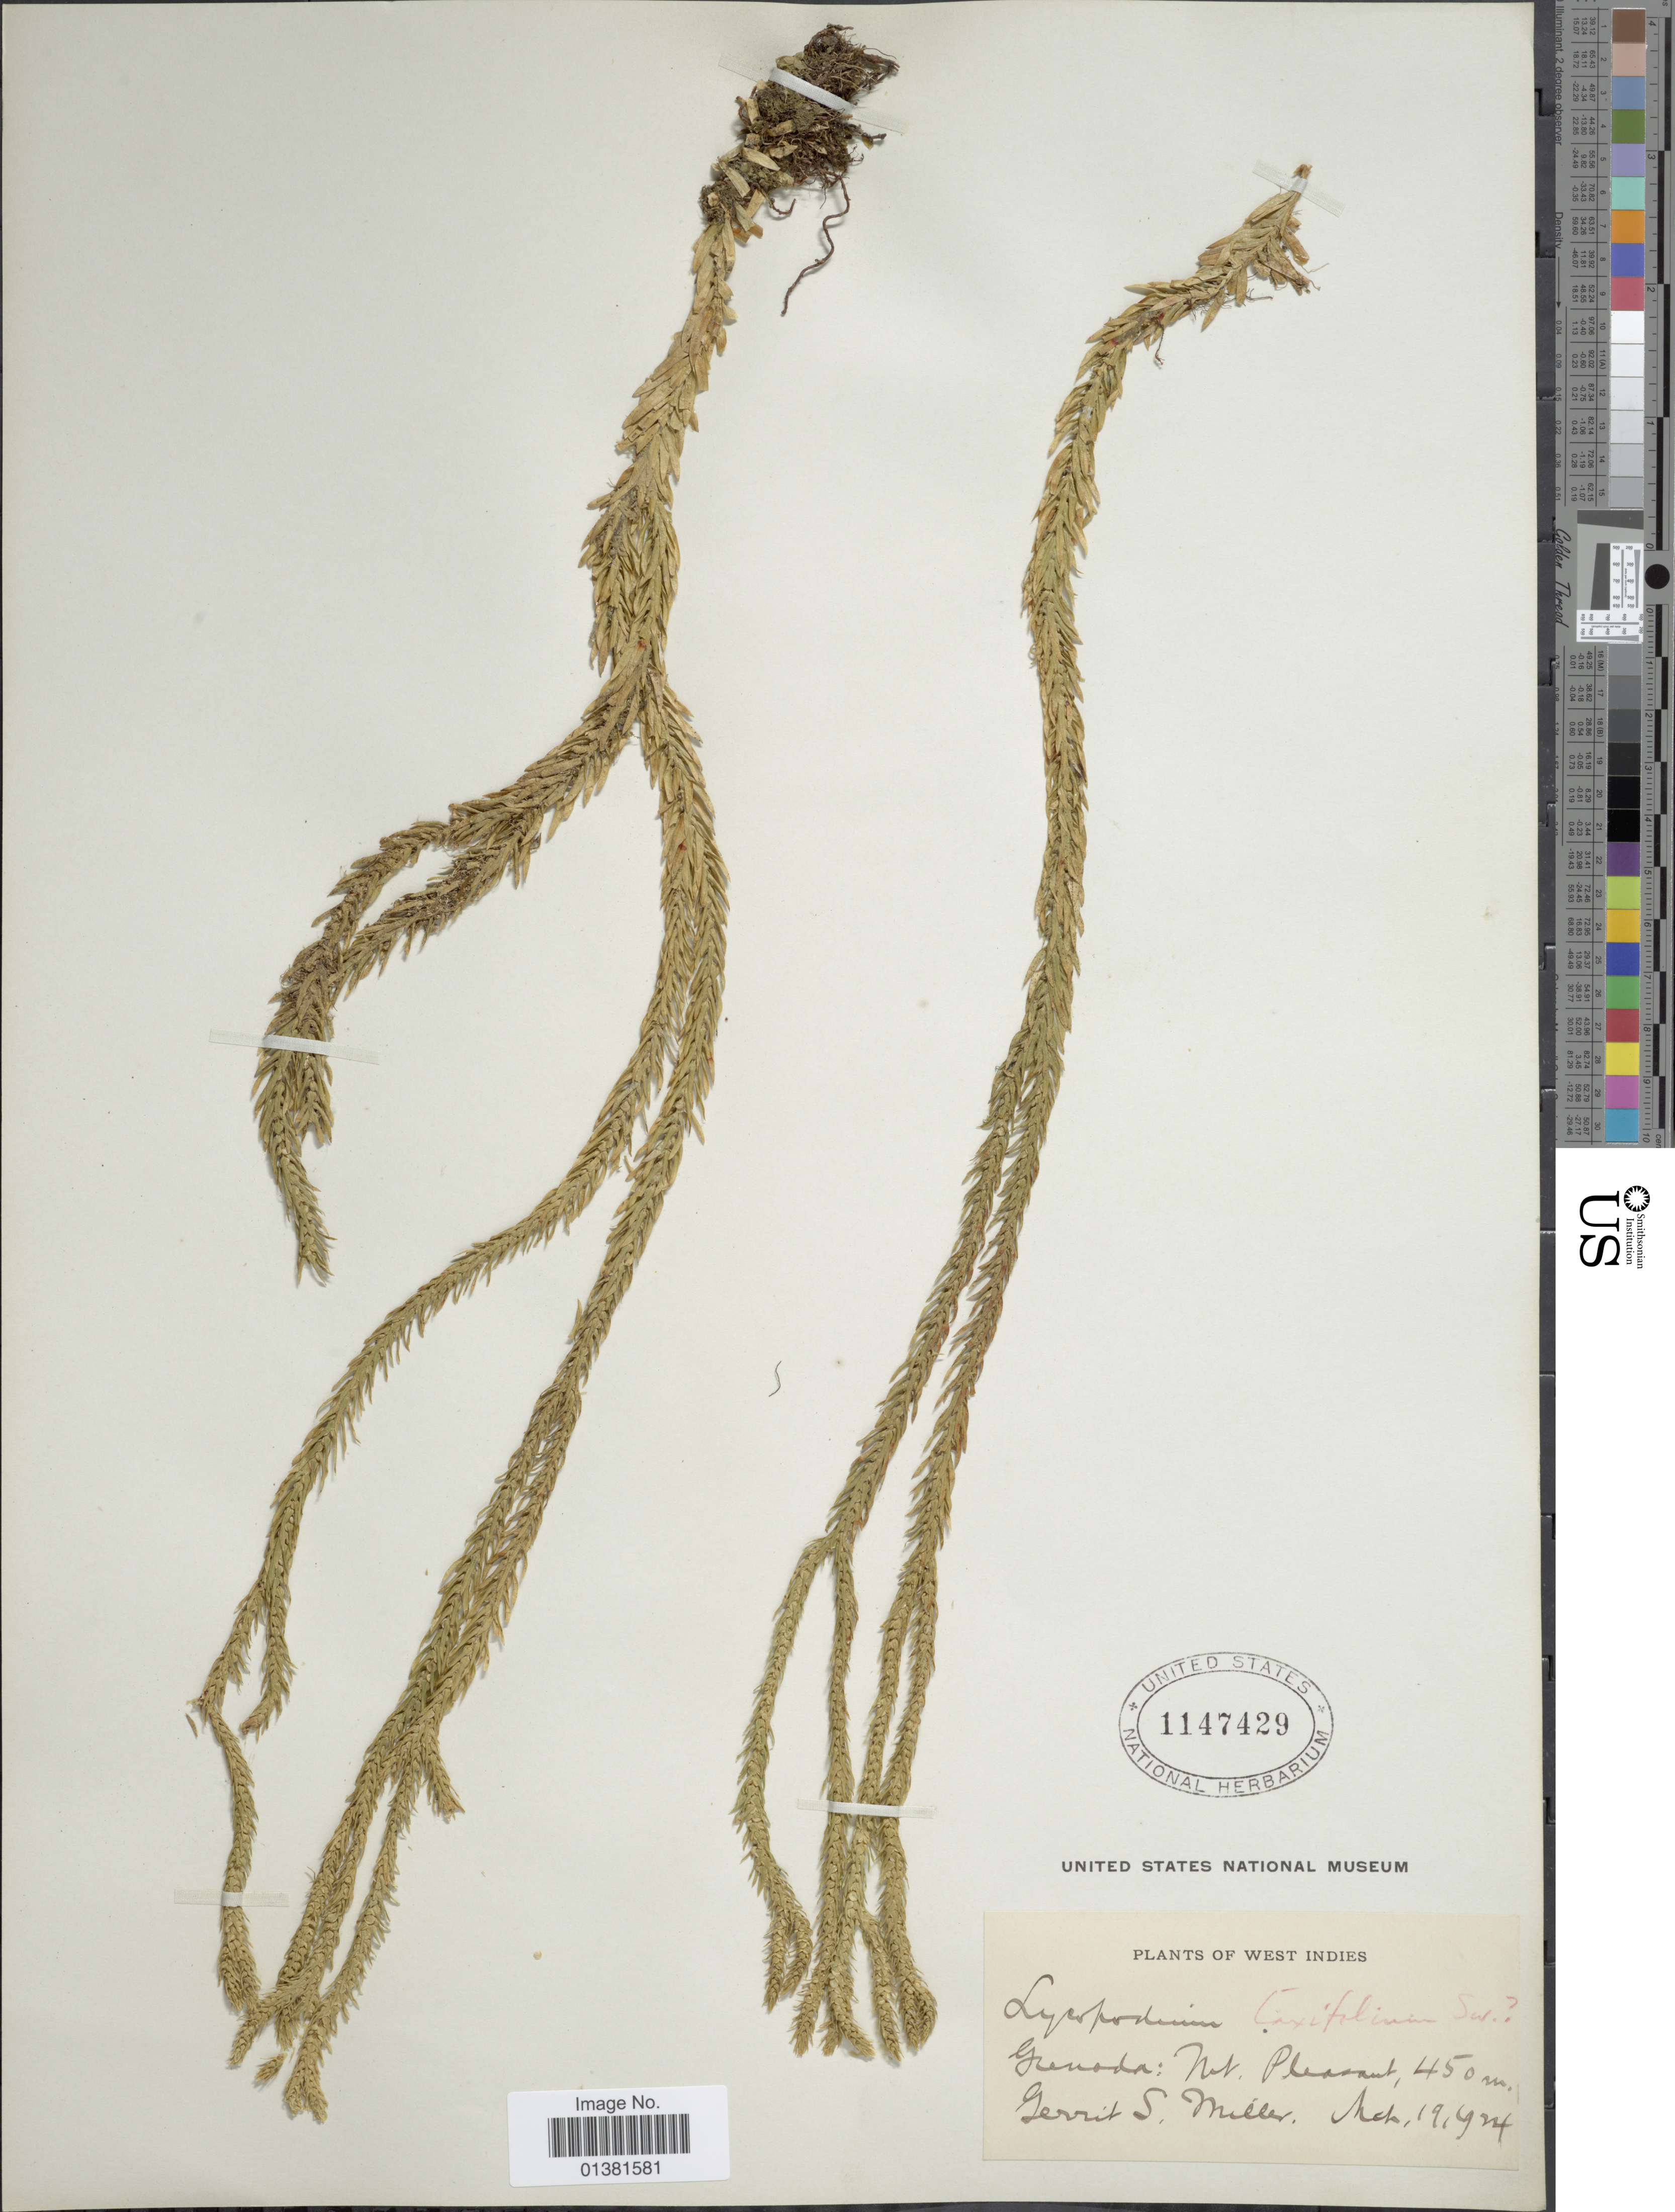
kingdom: Plantae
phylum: Tracheophyta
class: Lycopodiopsida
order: Lycopodiales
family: Lycopodiaceae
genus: Phlegmariurus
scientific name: Phlegmariurus taxifolius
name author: (Sw.) Á. Löve & D. Löve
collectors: G. S. Miller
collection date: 1924-03-19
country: Grenada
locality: West Indies: Mt. Pleasant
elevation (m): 450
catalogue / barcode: US 1147429